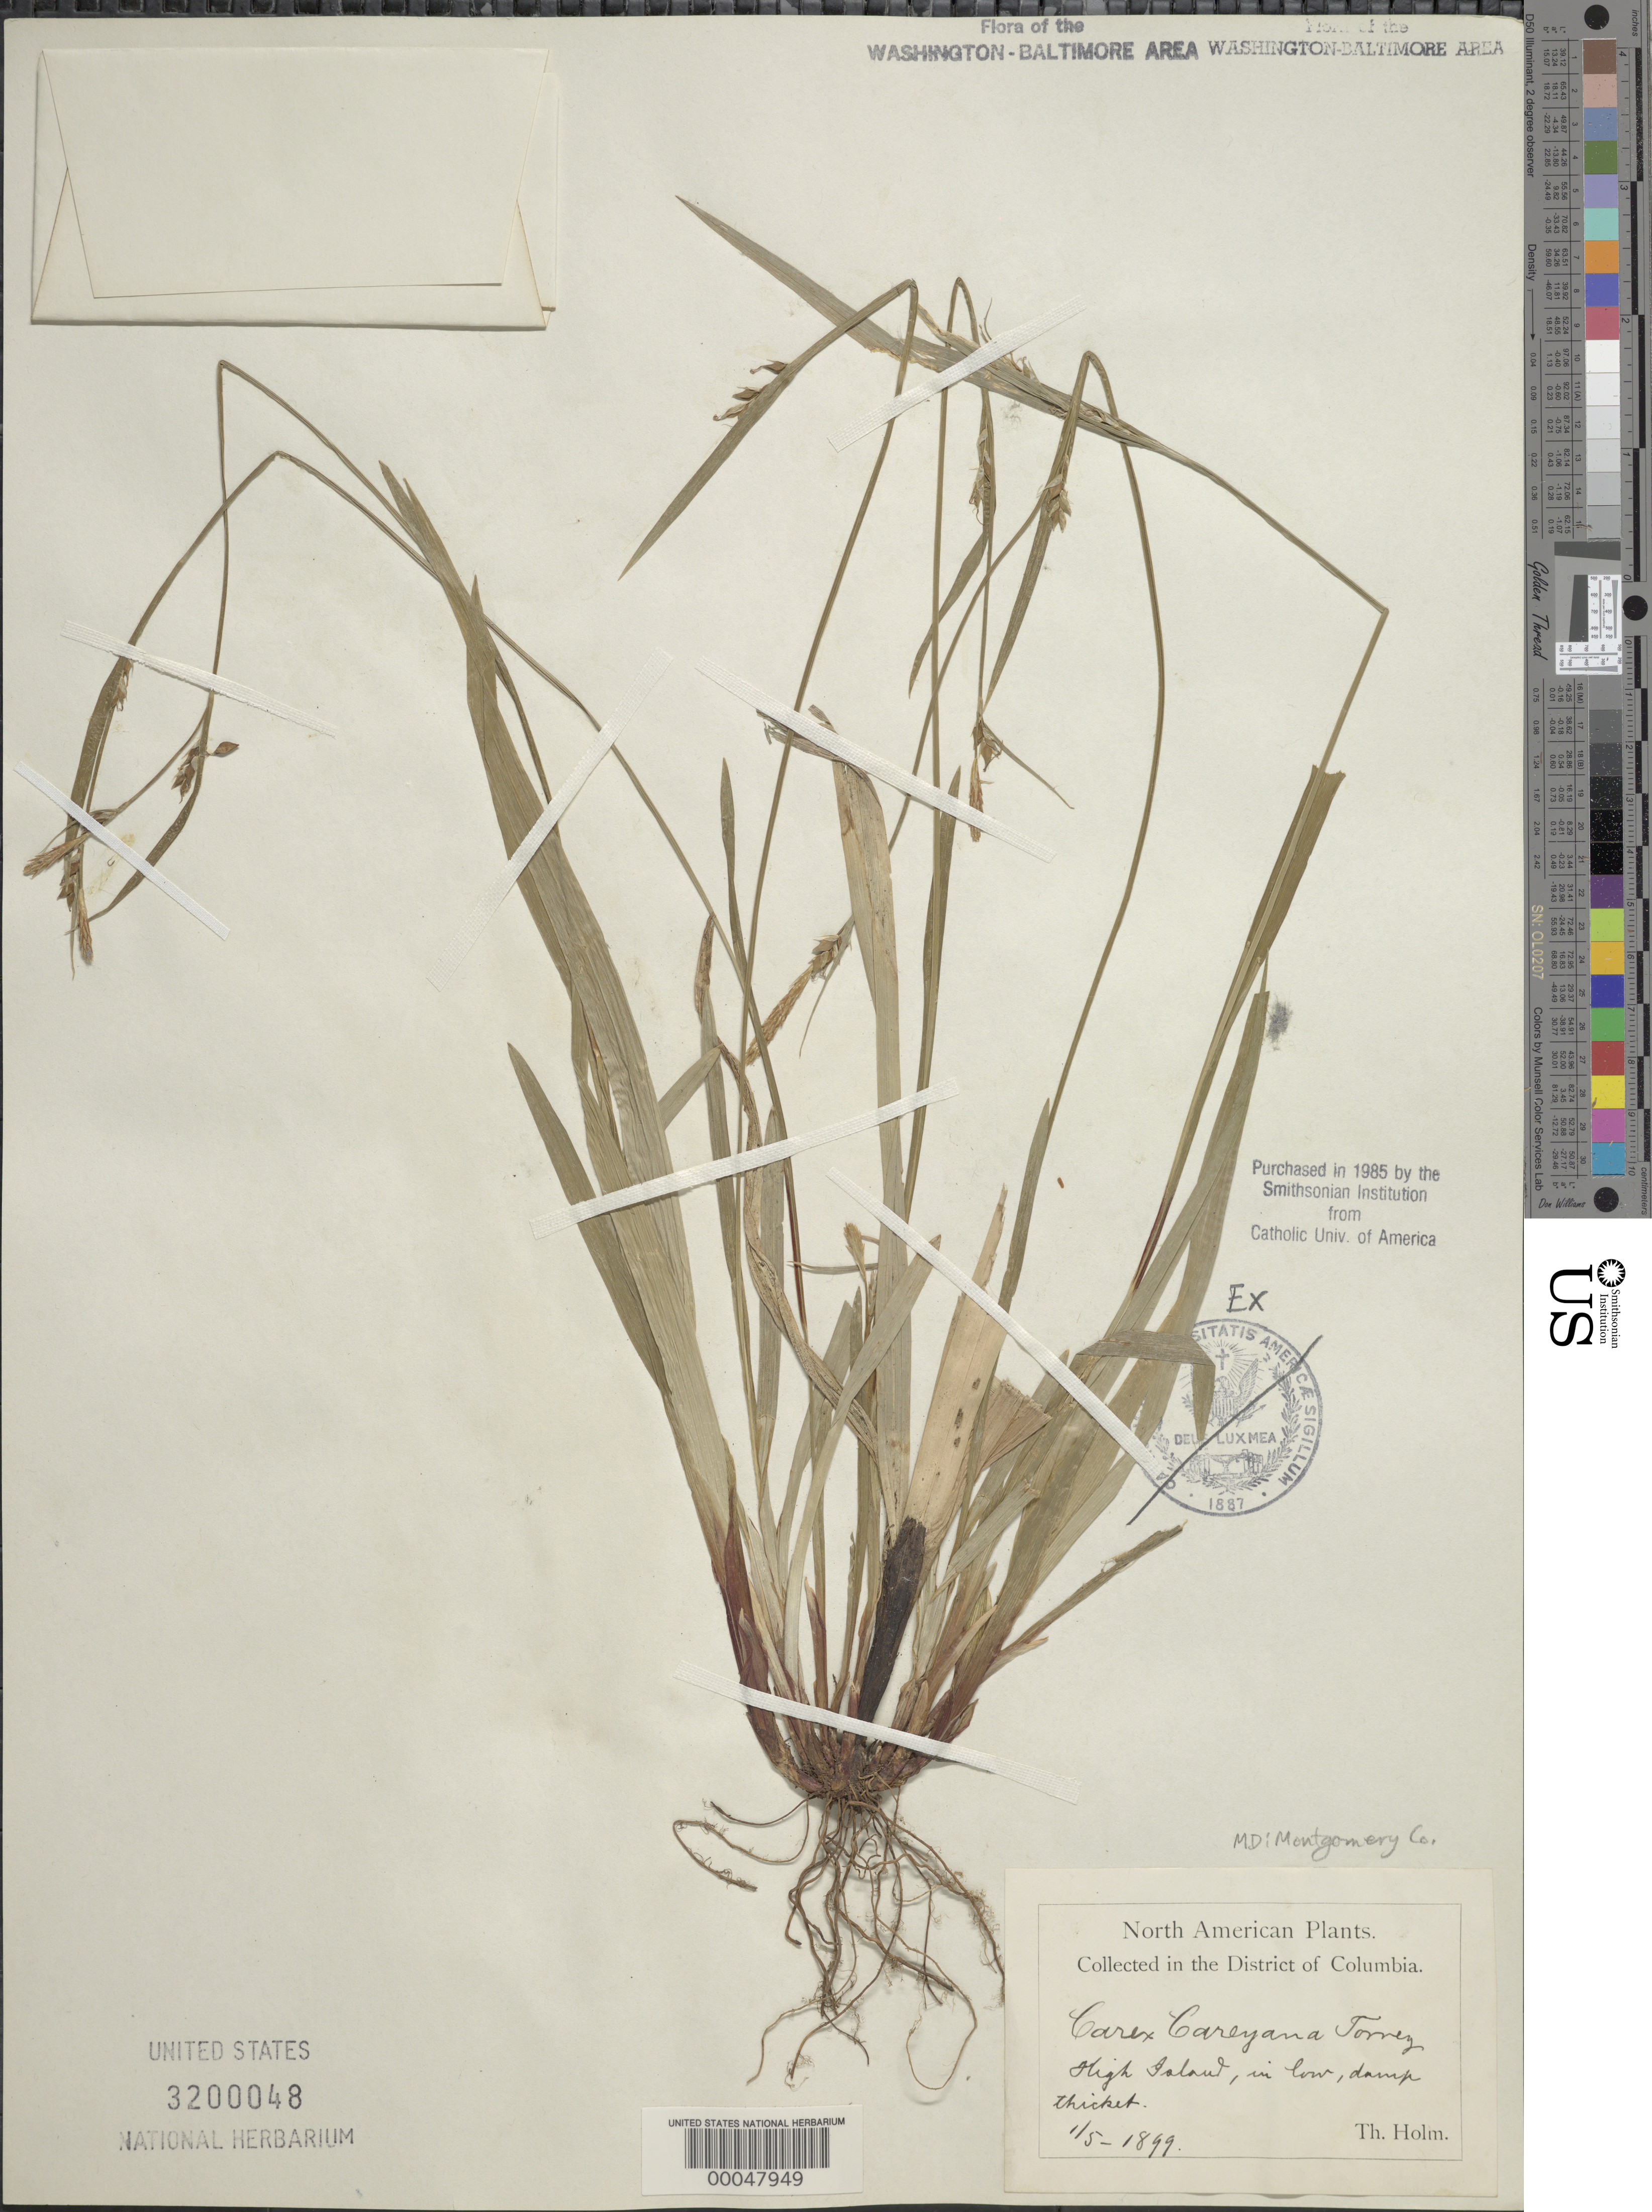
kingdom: Plantae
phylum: Tracheophyta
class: Liliopsida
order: Poales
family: Cyperaceae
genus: Carex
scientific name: Carex careyana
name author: Torr. ex Dewey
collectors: T. Holm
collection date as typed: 01 May 1899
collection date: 1899-05-01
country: United States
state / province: Maryland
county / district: Montgomery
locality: High Island C. & O. Canal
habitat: Low damp thicket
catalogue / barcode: US 3200048